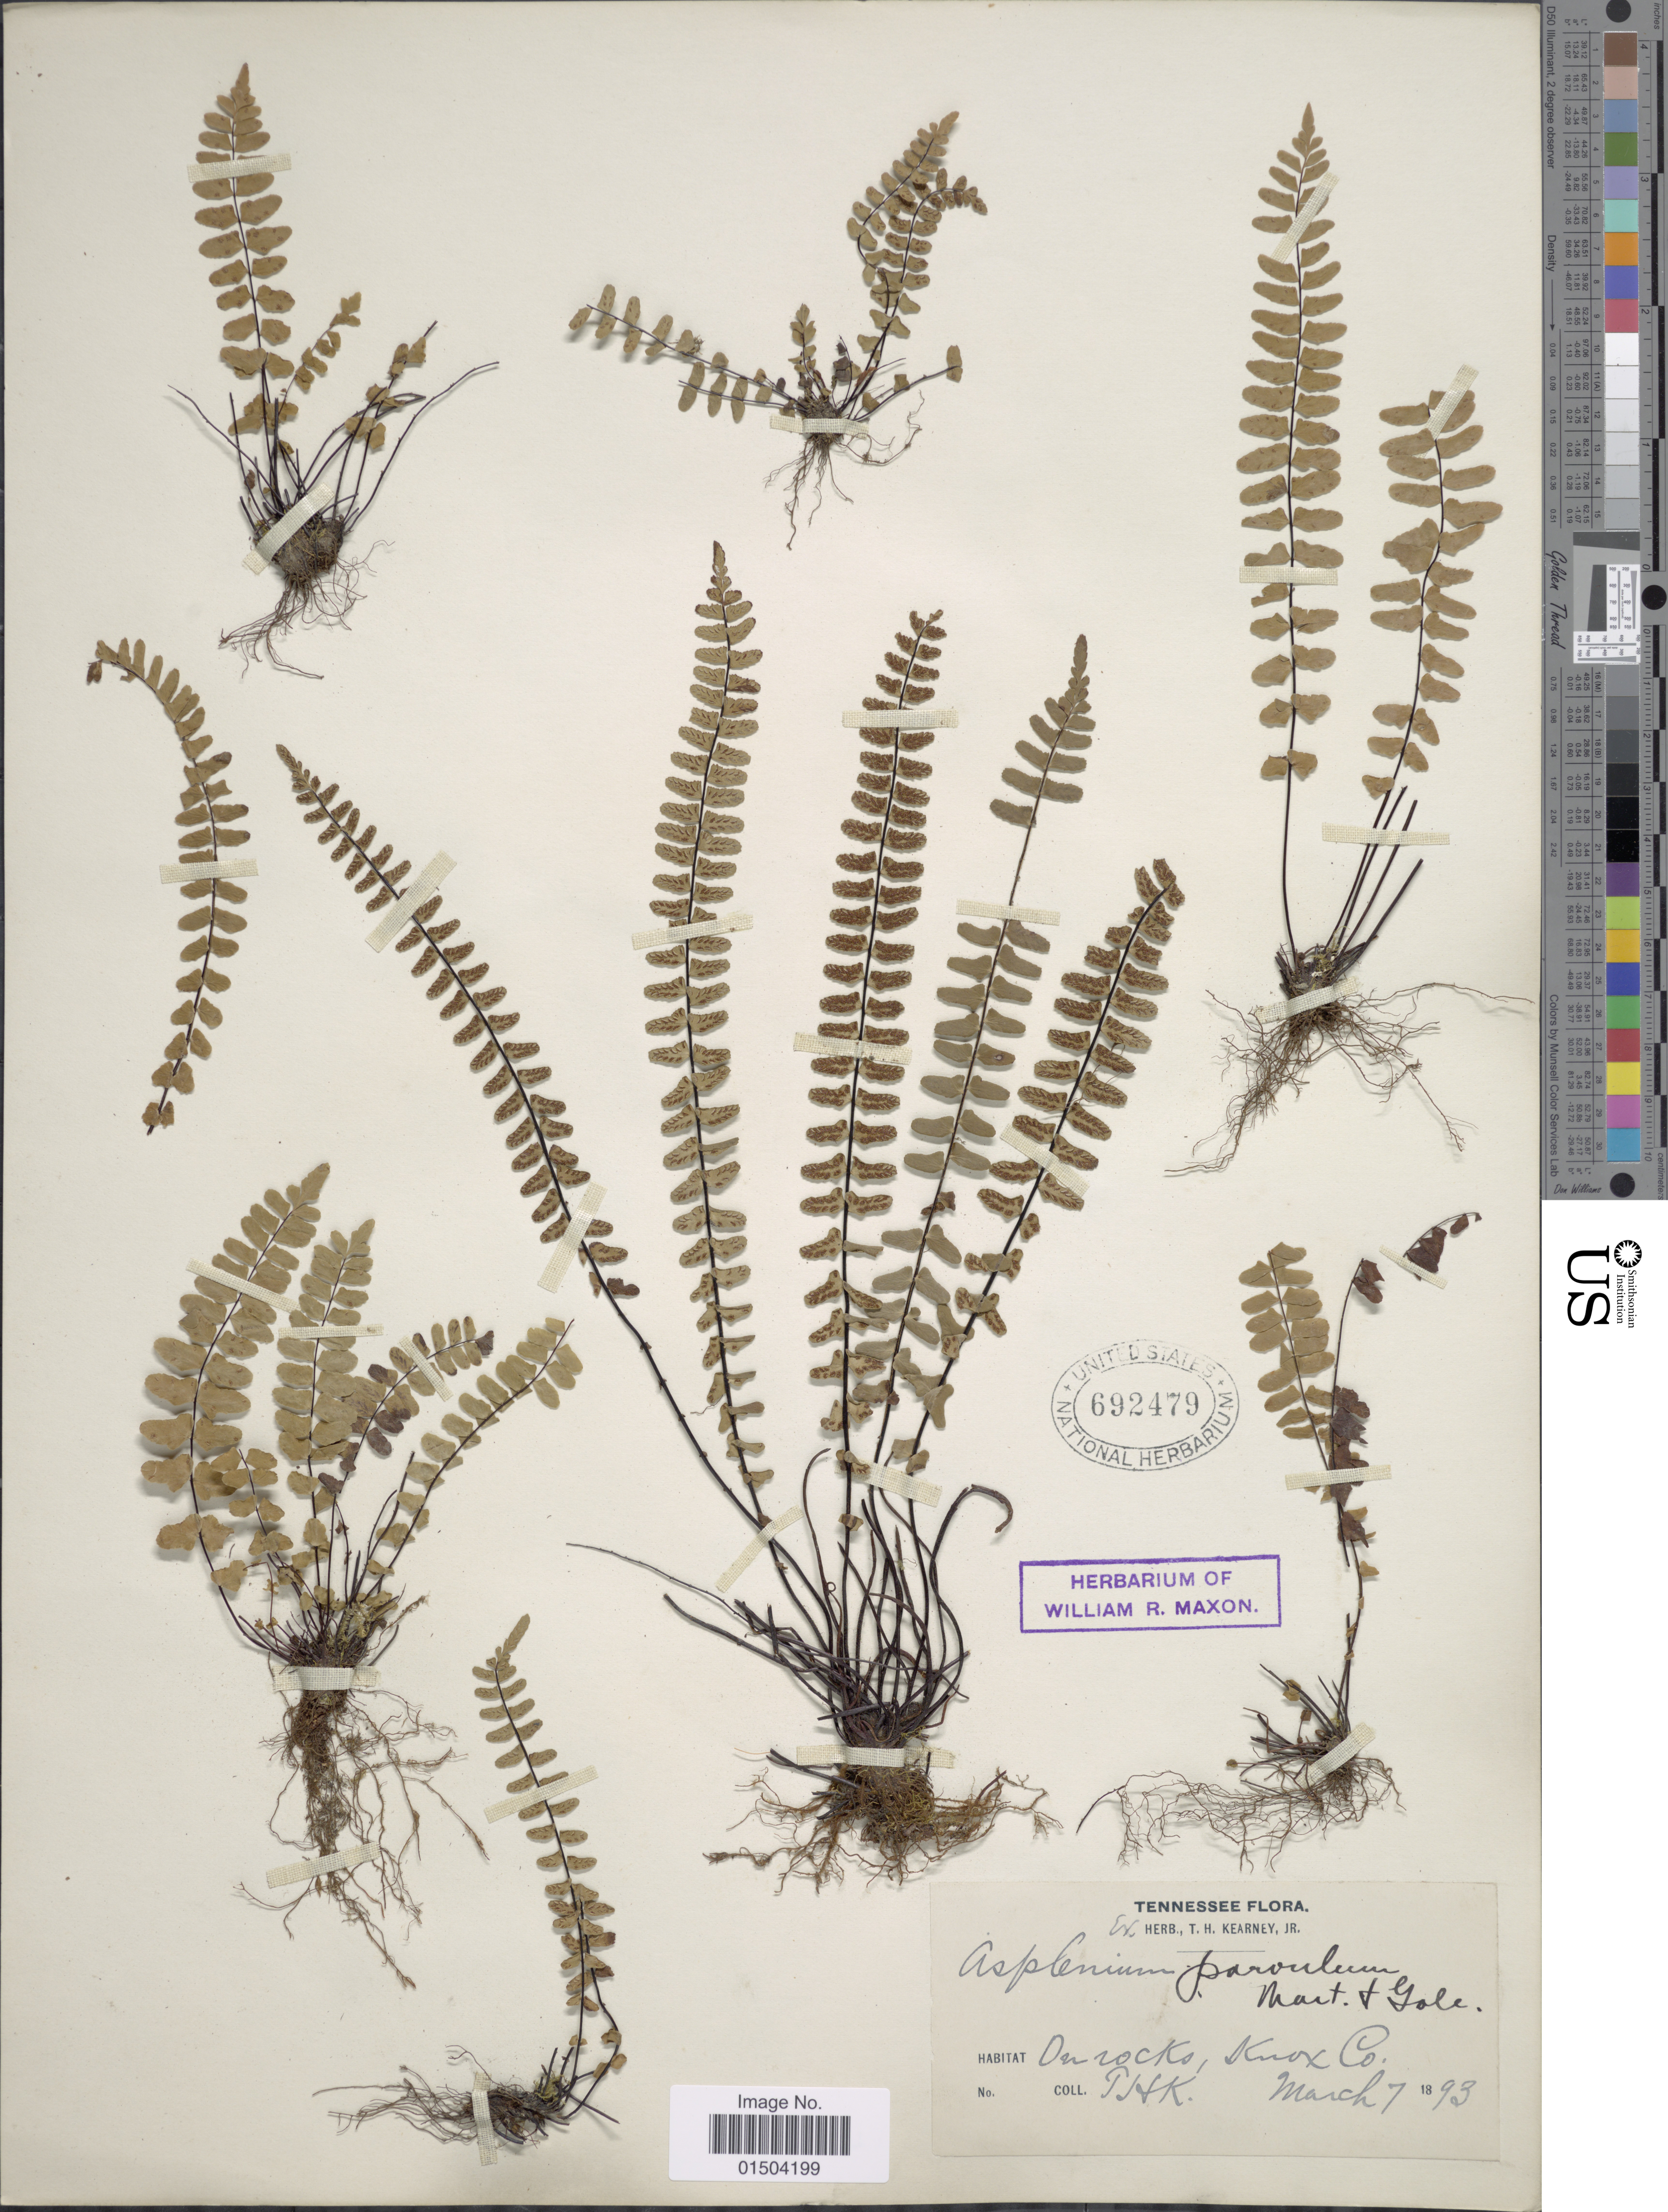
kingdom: Plantae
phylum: Tracheophyta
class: Polypodiopsida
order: Polypodiales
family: Aspleniaceae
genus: Asplenium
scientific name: Asplenium resiliens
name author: Kunze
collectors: T. H. Kearney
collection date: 1893-03-07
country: United States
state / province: Tennessee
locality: On rocks, Knox Co.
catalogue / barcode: US 692479